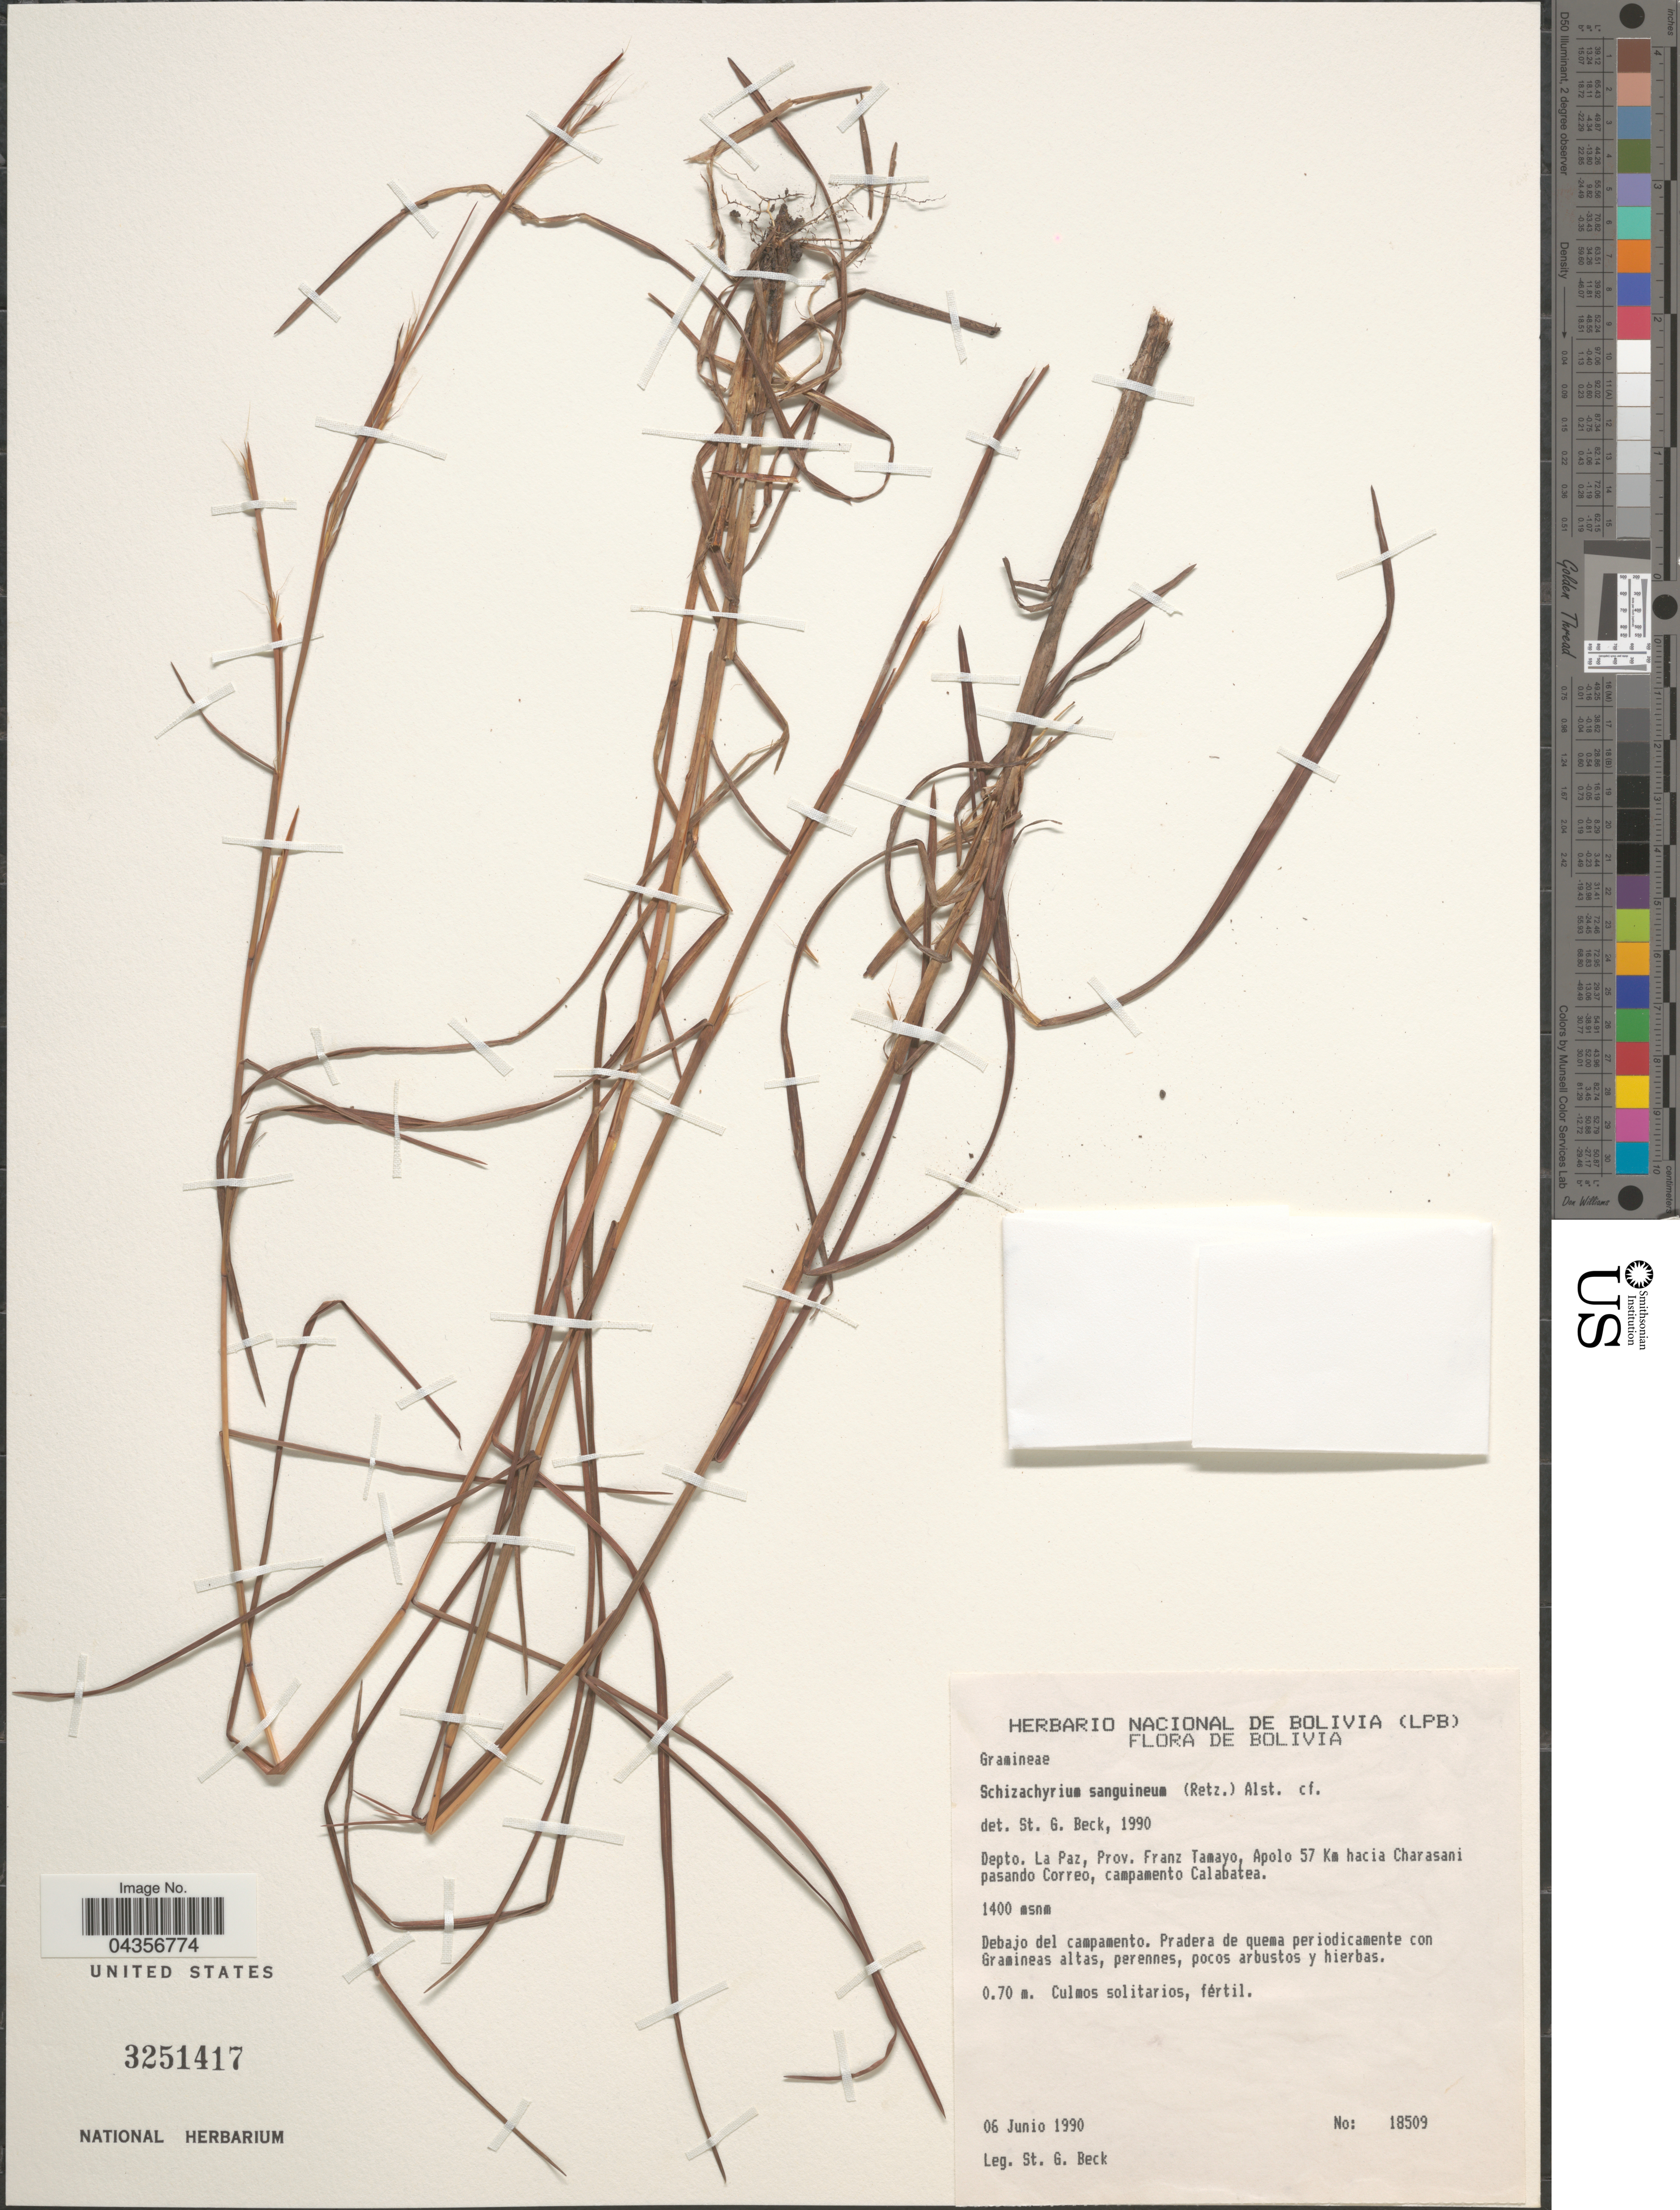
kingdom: Plantae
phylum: Tracheophyta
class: Liliopsida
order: Poales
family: Poaceae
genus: Schizachyrium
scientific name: Schizachyrium sanguineum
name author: (Retz.) Alston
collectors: S. G. Beck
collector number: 18509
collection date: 1990-06-06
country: Bolivia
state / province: La Paz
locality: Depto. La Paz, Prov. Franz Tamayo, Apolo 57 Km hacia Charasani pasando Correo, campamento Calabatea.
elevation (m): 1400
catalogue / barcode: US 3251417